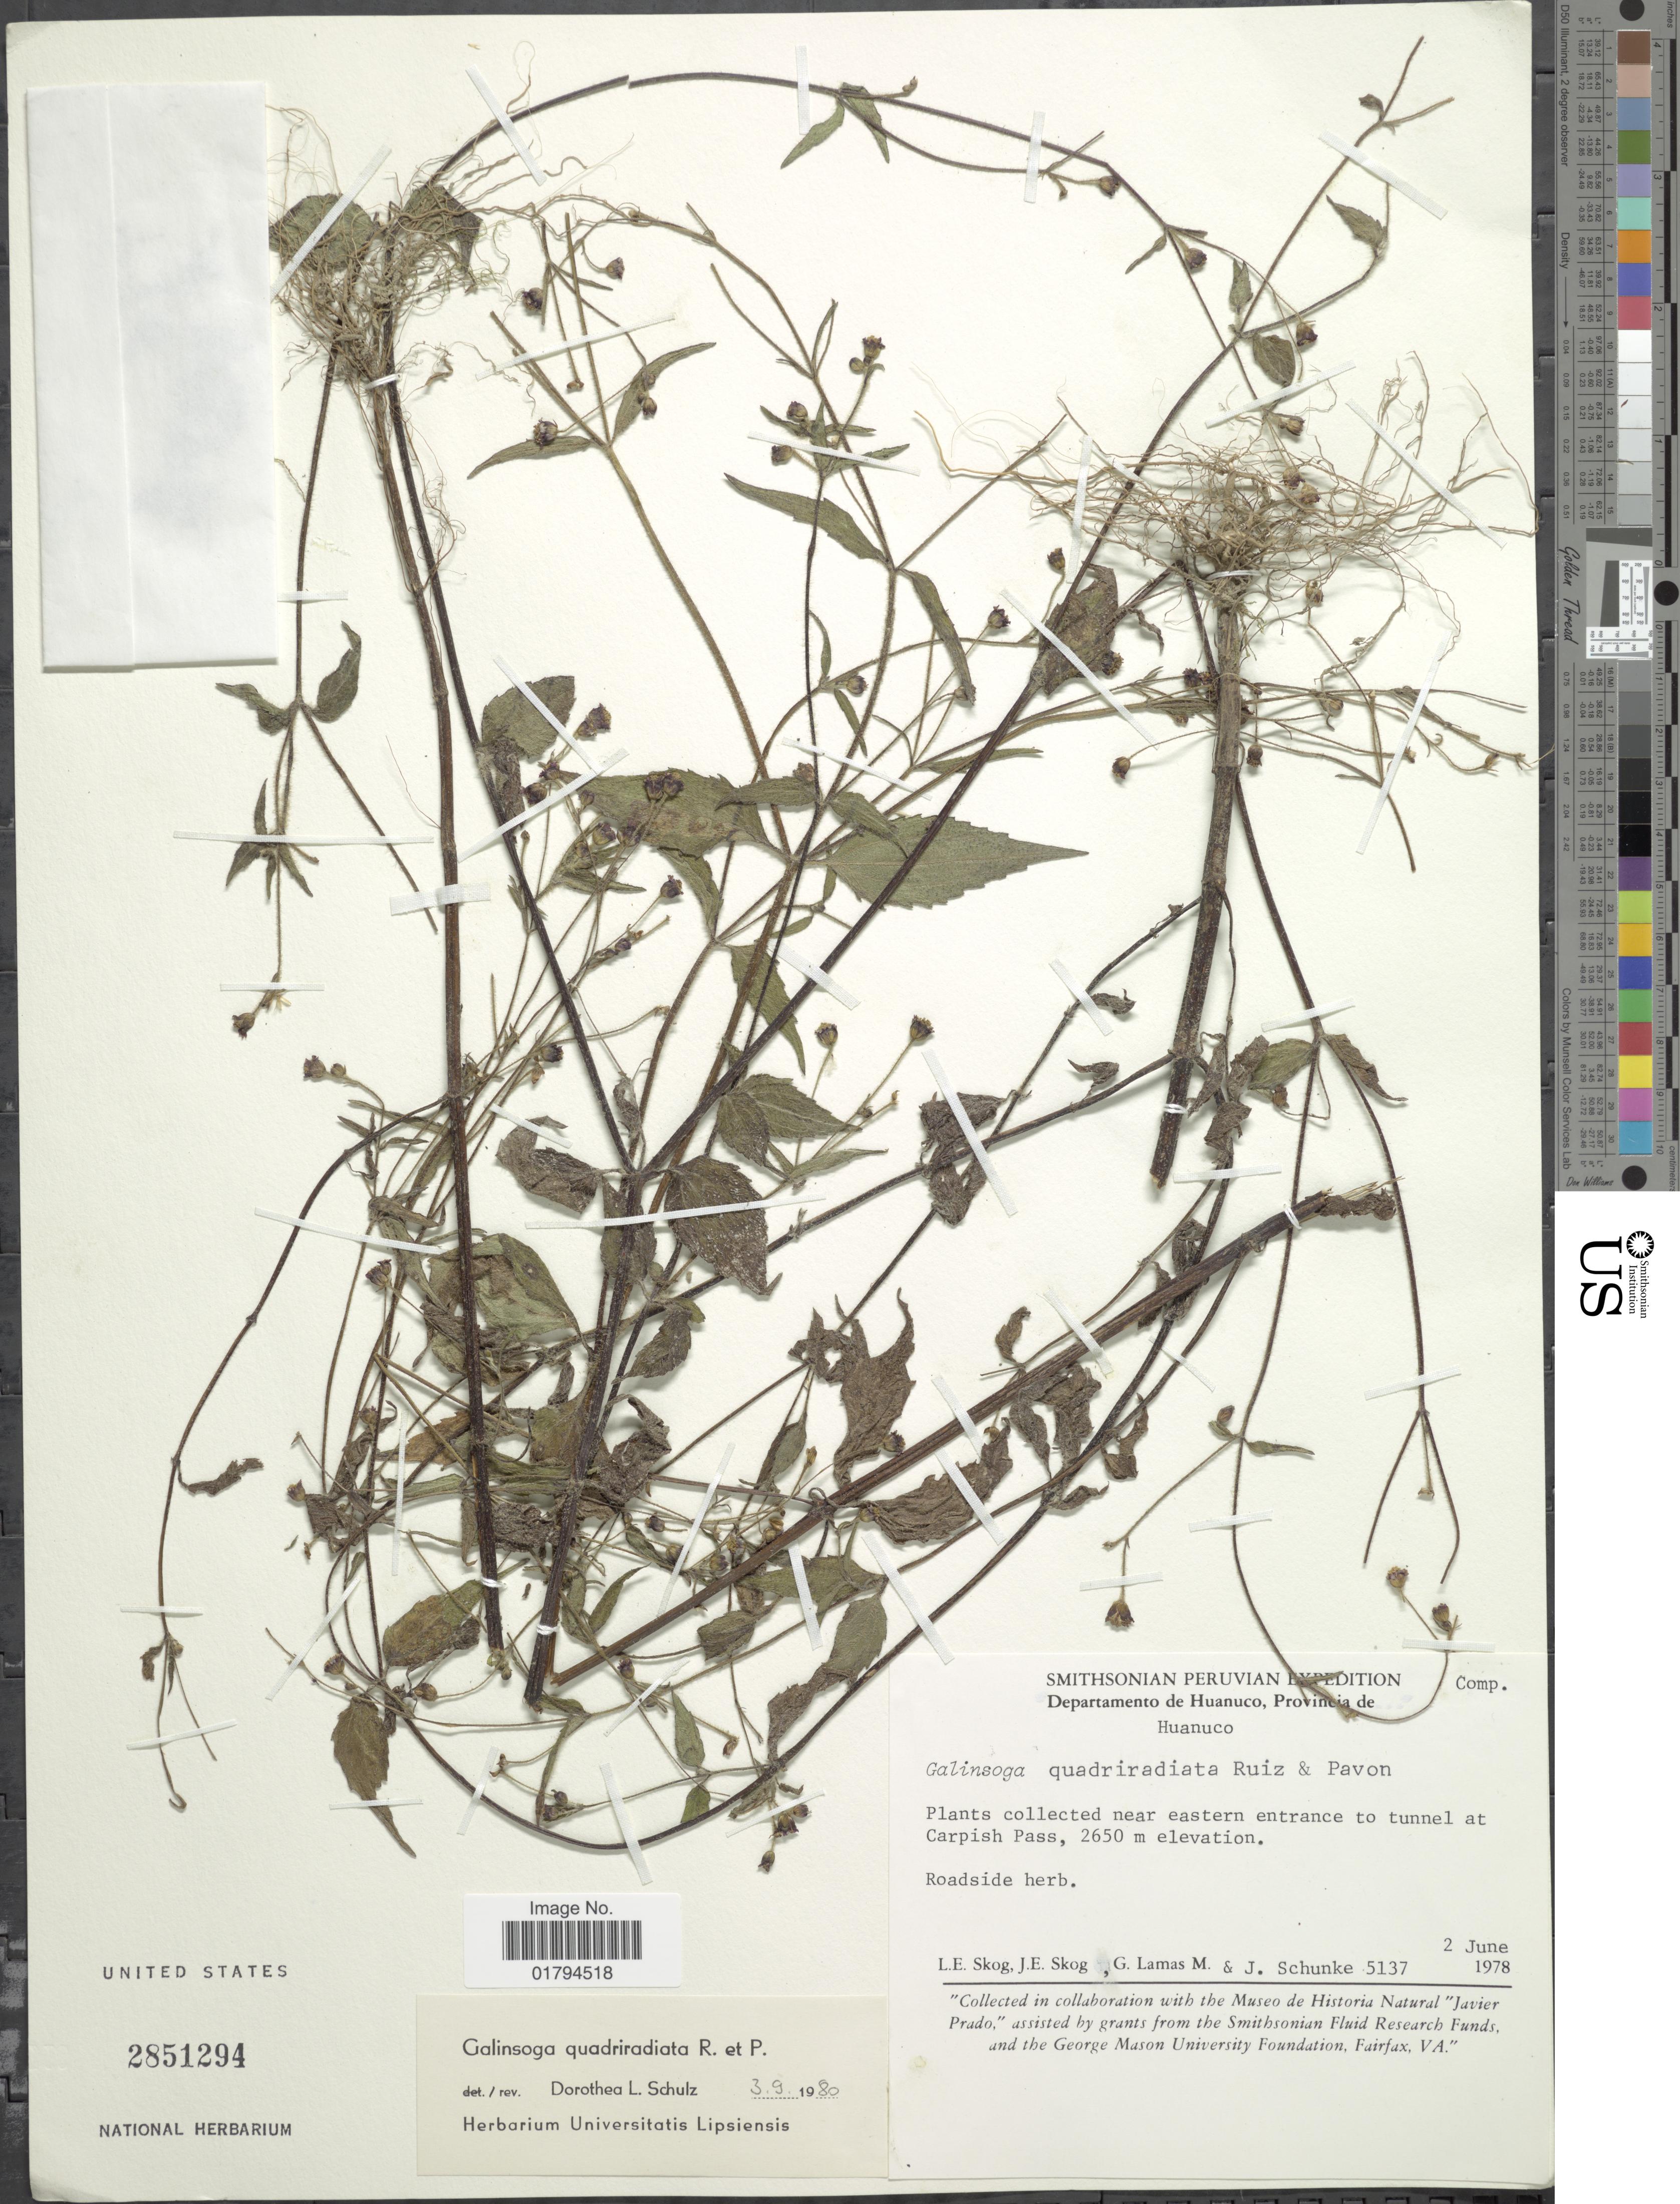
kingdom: Plantae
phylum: Tracheophyta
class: Magnoliopsida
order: Asterales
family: Asteraceae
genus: Galinsoga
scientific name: Galinsoga quadriradiata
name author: Ruiz & Pav.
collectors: L. E. Skog, J. E. Skog, G. Lamas M. & J. Schunke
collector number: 5137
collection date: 1978-06-02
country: Peru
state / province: Huánuco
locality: Provincia de Huanuco, near eastern entrance to tunnel at Carpish Pass.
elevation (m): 2650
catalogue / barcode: US 2851294